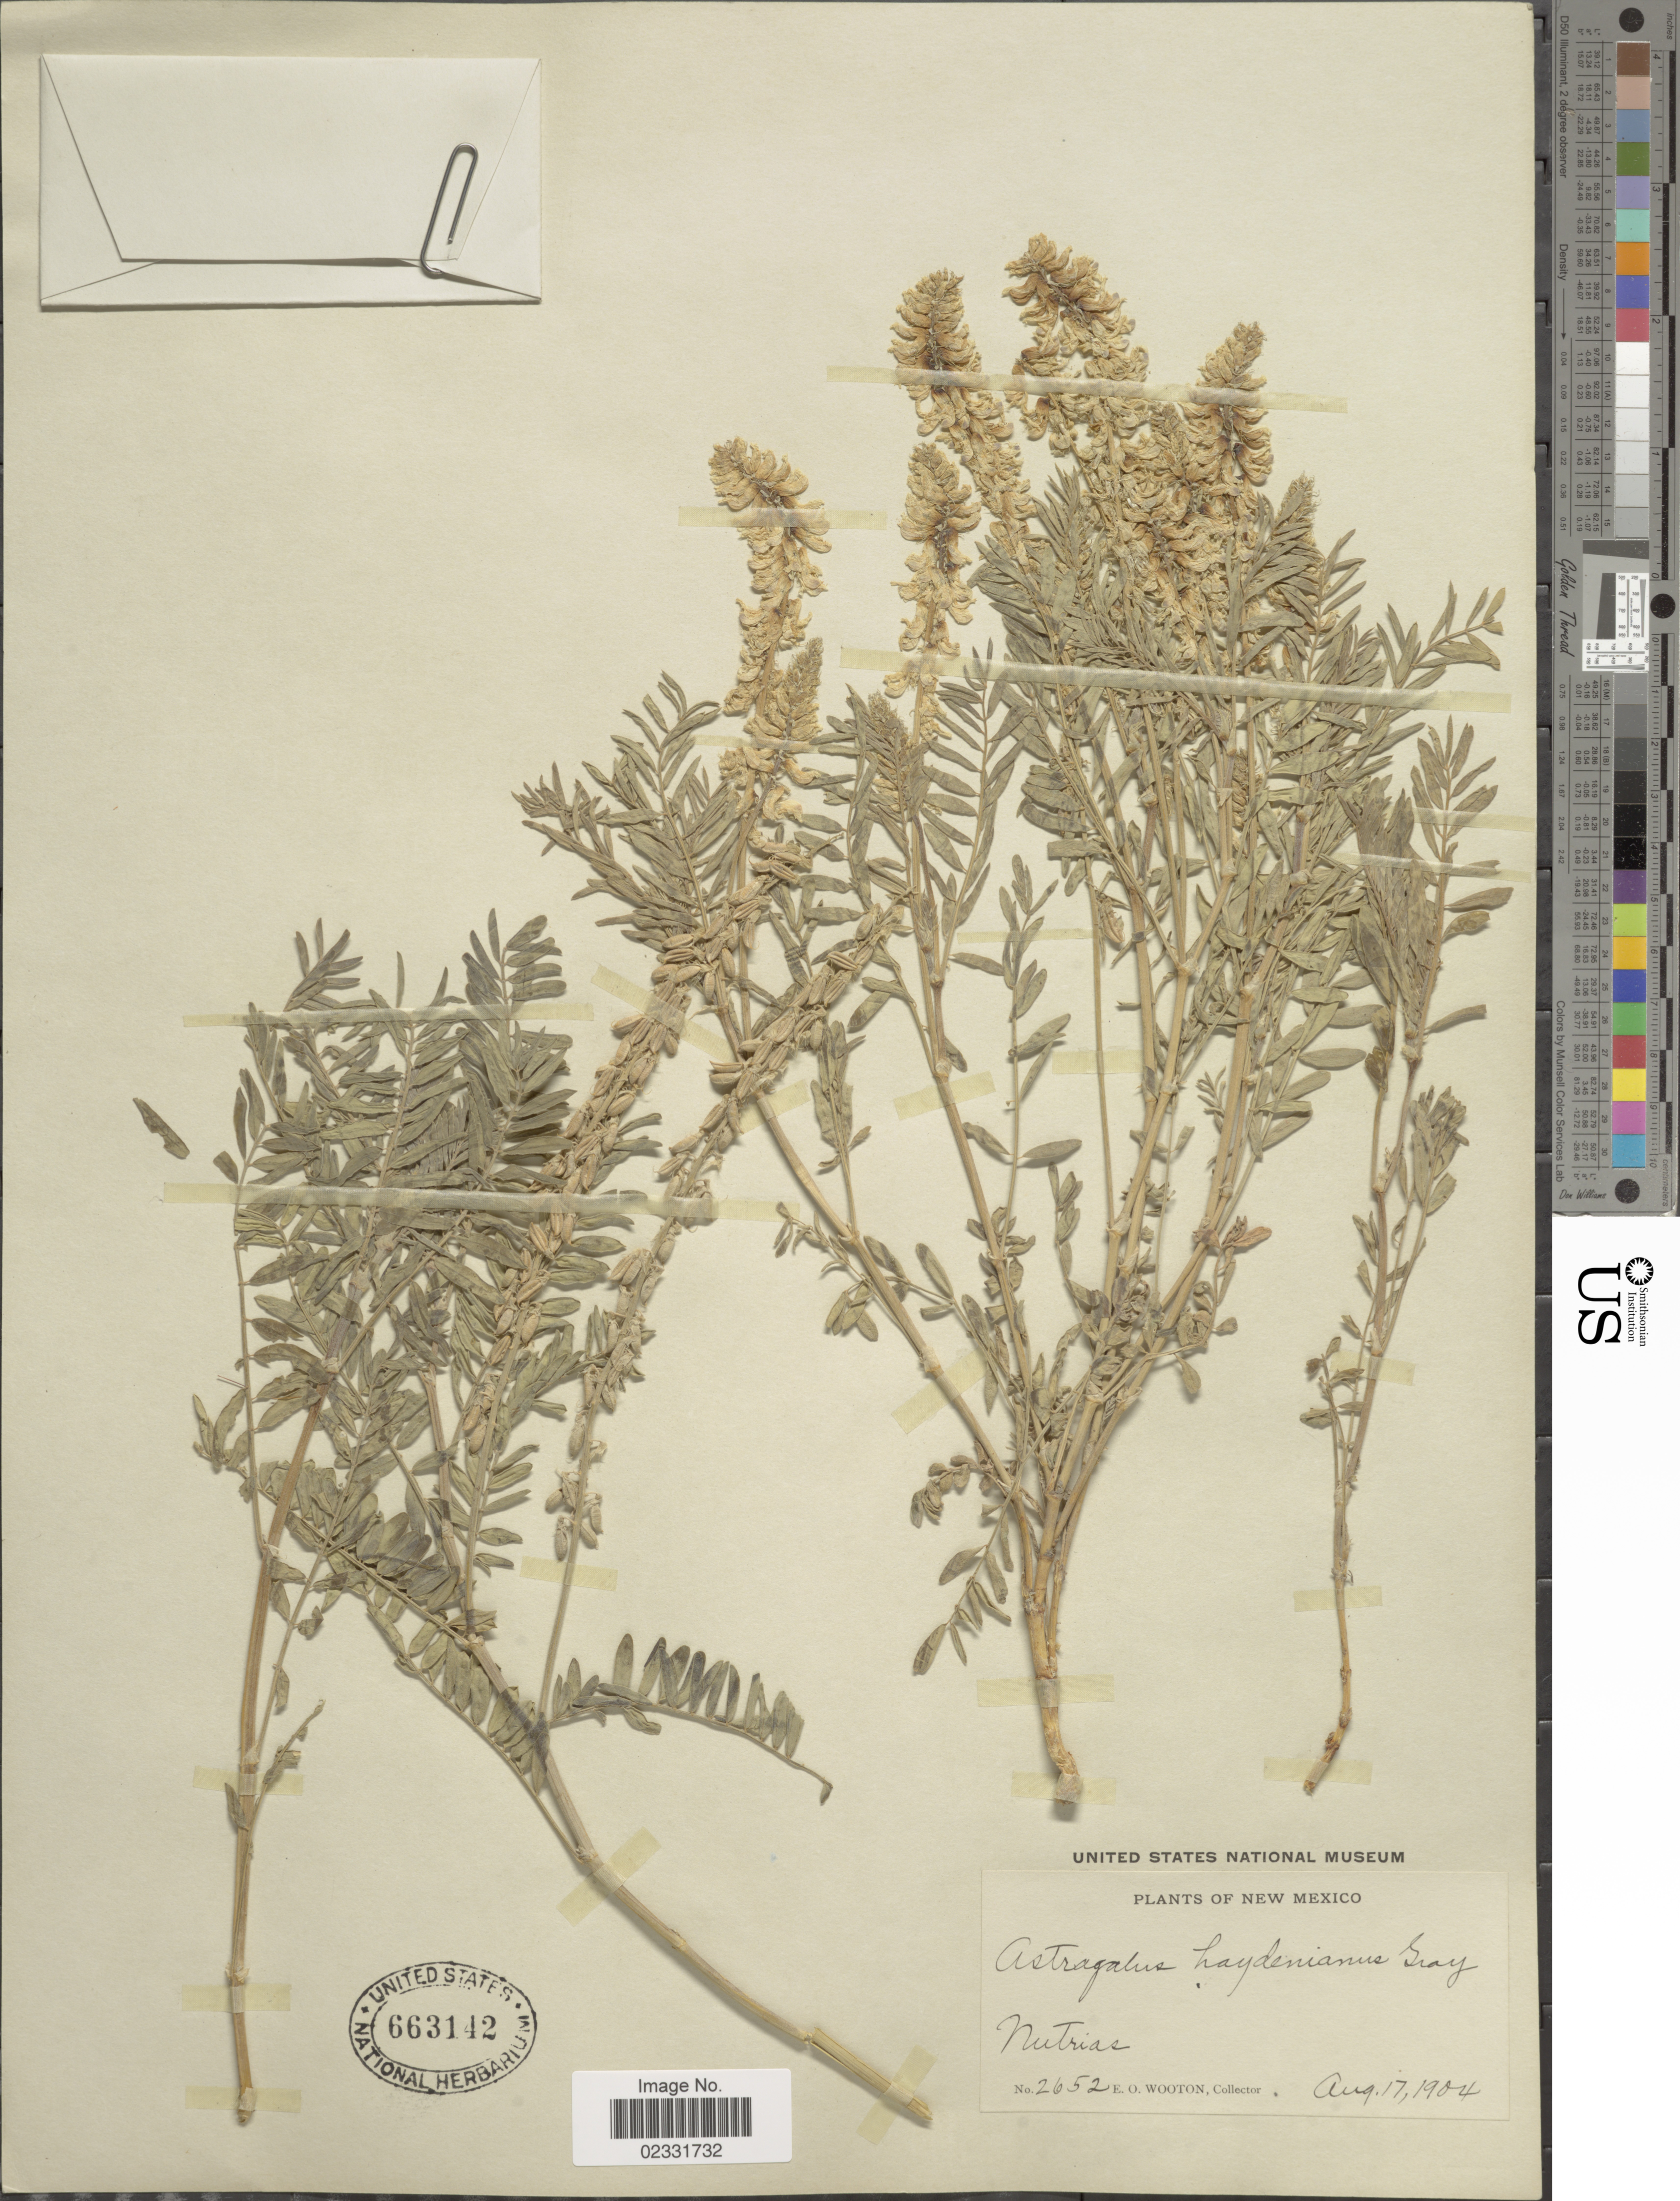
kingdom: Plantae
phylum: Tracheophyta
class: Magnoliopsida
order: Fabales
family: Fabaceae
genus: Astragalus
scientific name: Astragalus haydenianus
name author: A. Gray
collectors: E. O. Wooton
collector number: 2652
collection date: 1904-08-17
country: United States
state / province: New Mexico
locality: Nutrias.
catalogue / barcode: US 663142